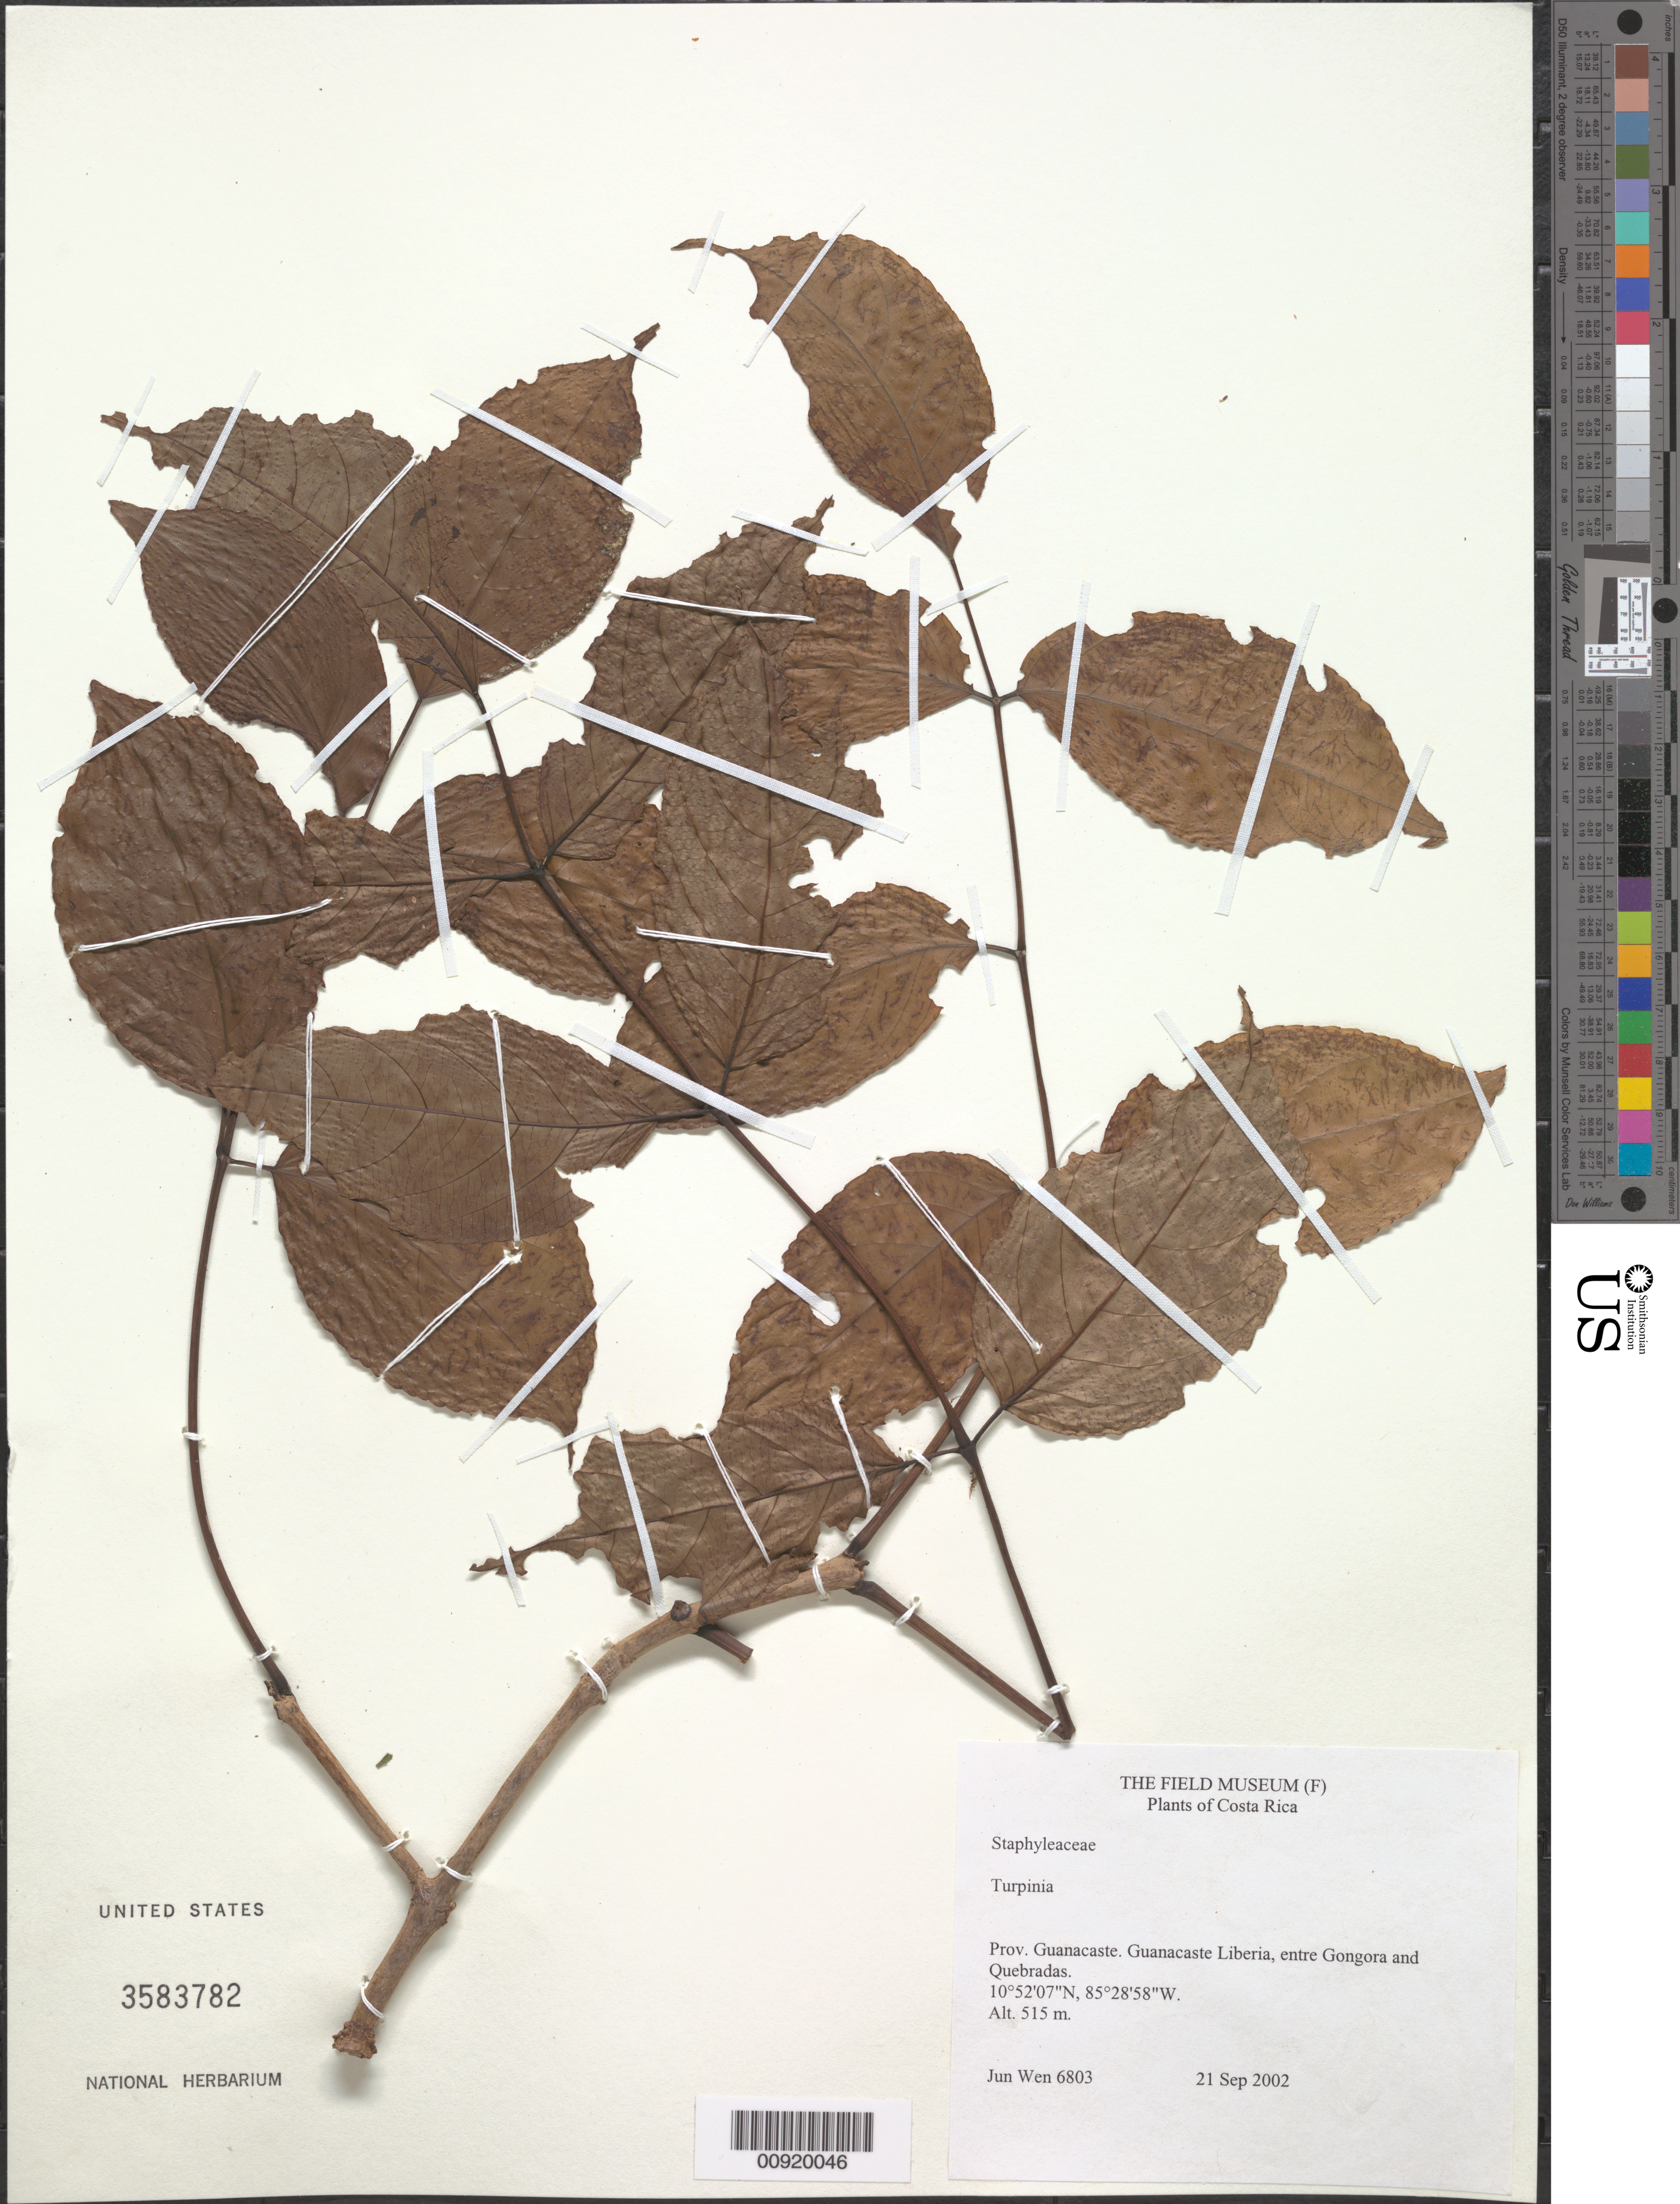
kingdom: Plantae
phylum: Tracheophyta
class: Magnoliopsida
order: Crossosomatales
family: Staphyleaceae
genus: Turpinia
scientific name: Turpinia sp.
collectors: J. Wen & R. Aguilar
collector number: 6803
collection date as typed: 21 Sep 2002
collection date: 2002-09-21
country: Costa Rica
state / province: Guanacaste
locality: Guanacaste Liberia, entre Gongora and Quebradas.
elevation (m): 515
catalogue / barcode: US 3583782